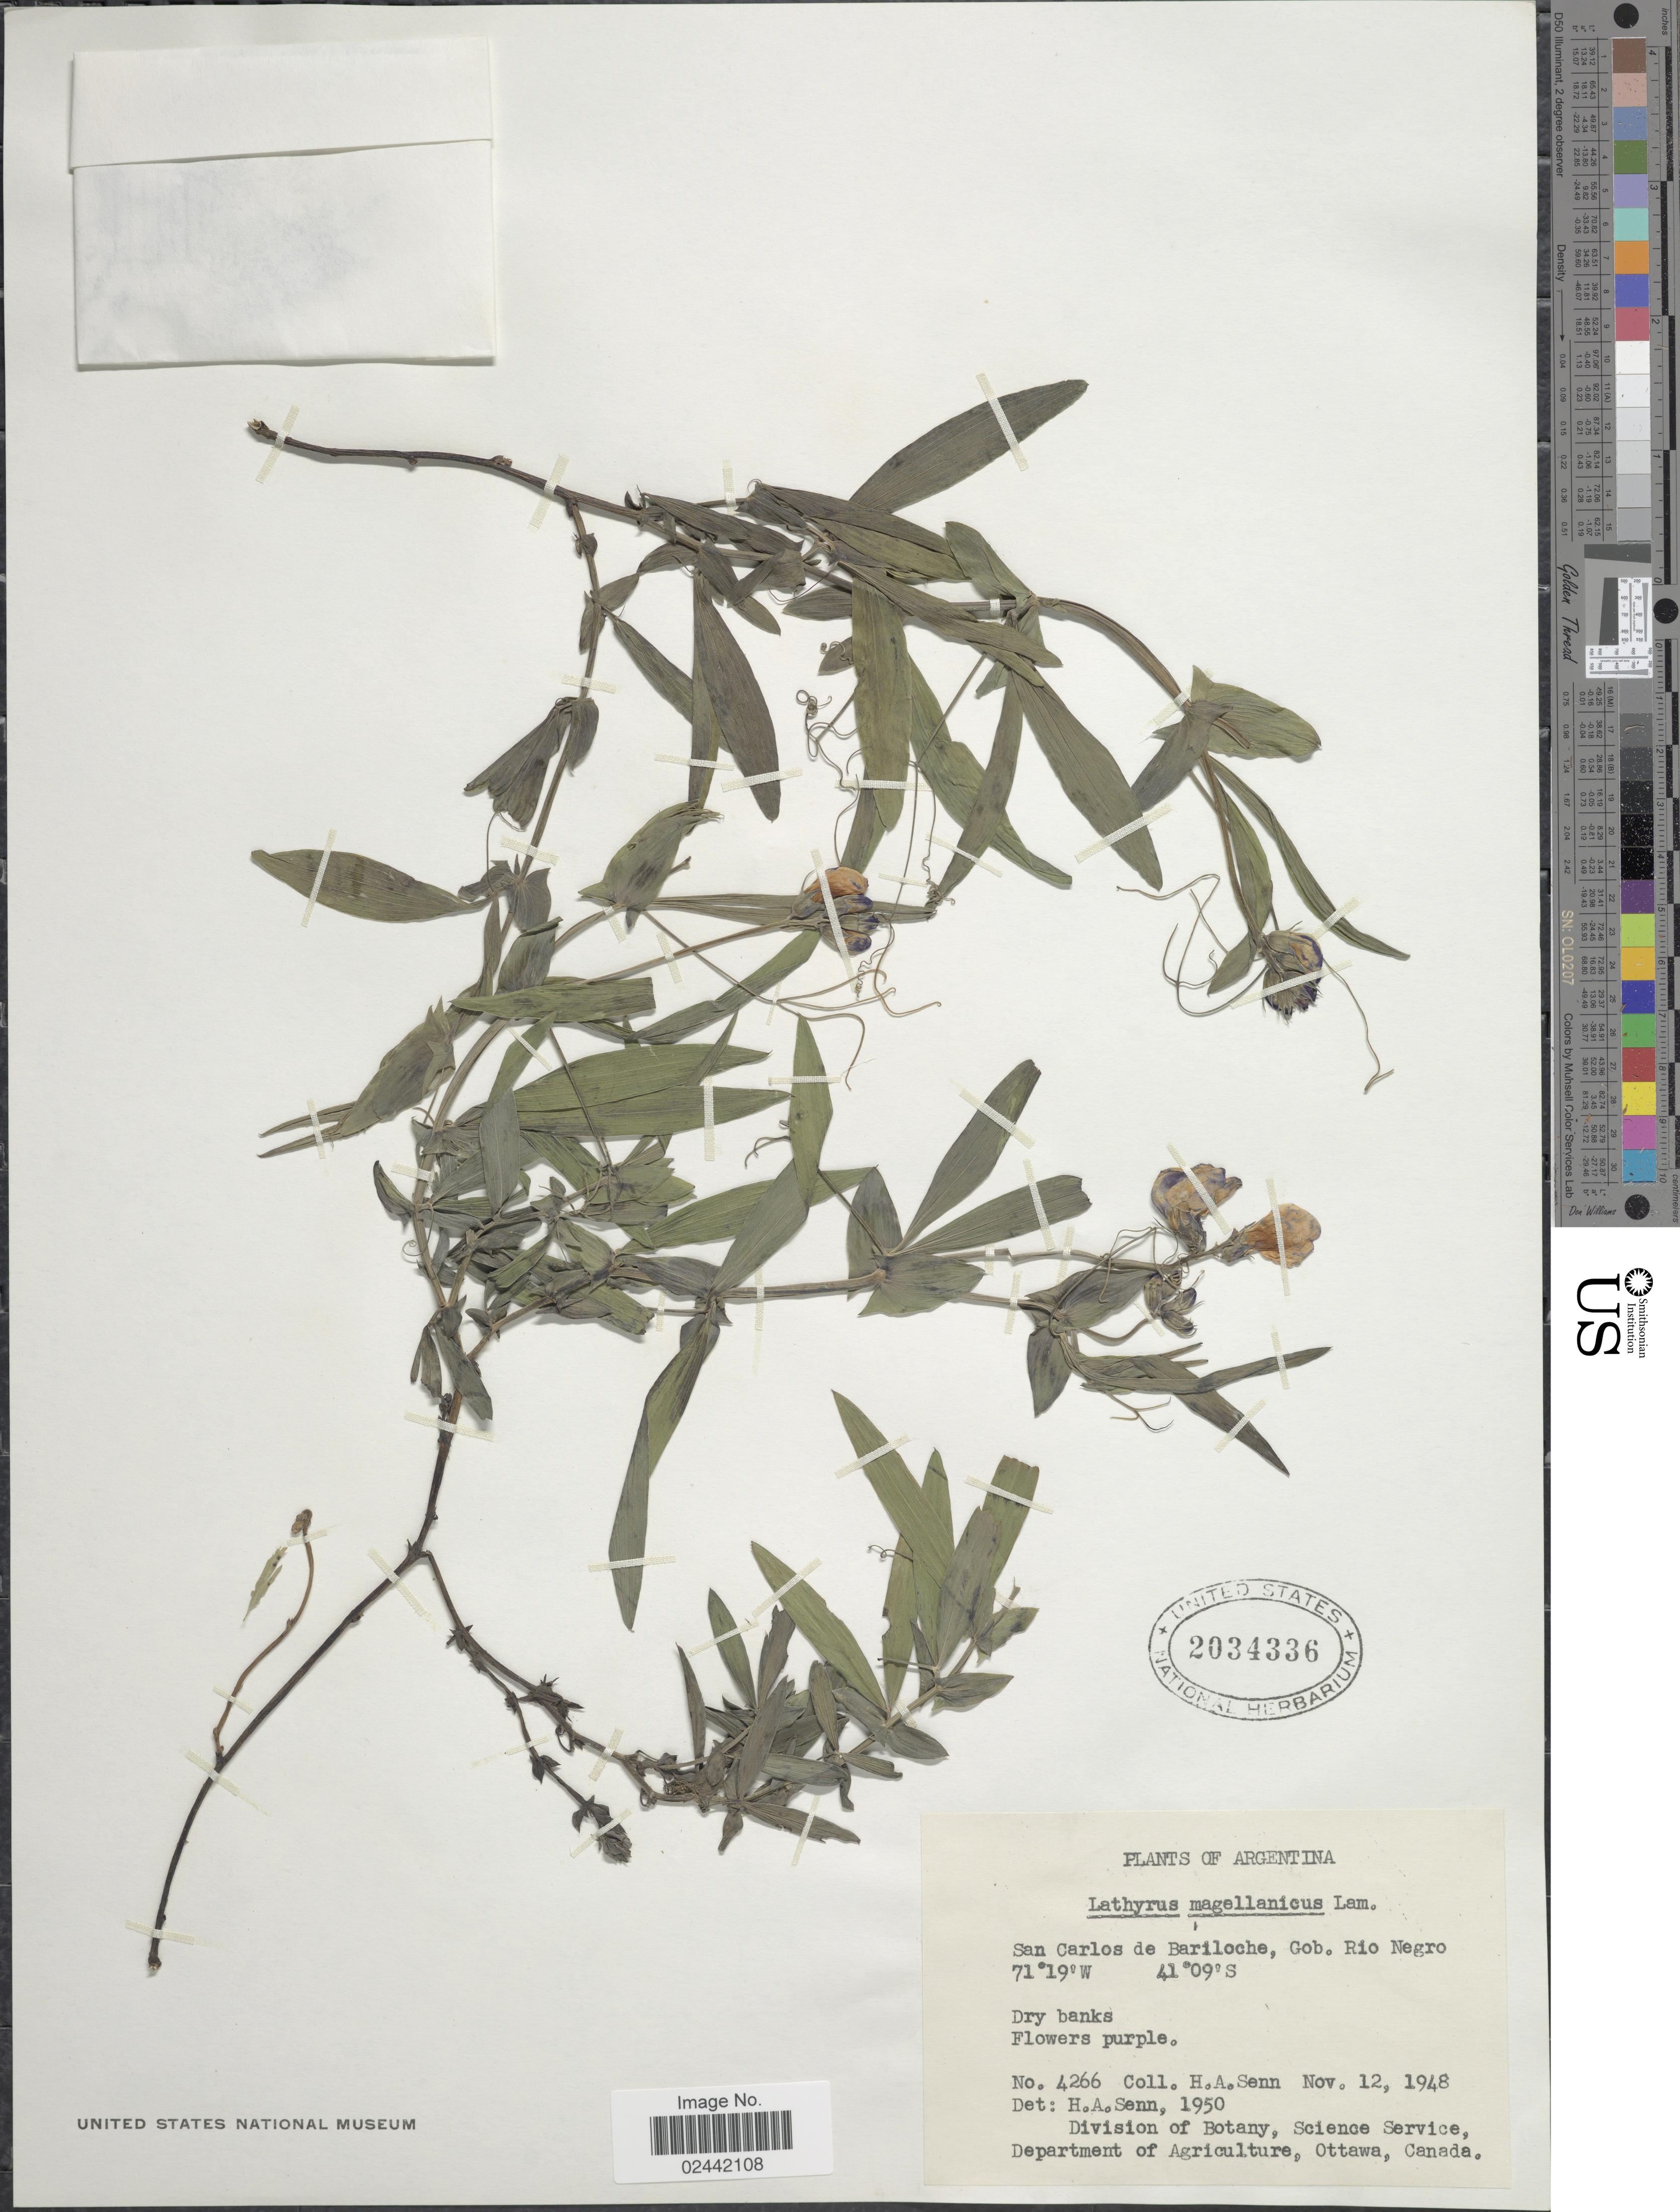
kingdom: Plantae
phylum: Tracheophyta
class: Magnoliopsida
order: Fabales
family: Fabaceae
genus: Lathyrus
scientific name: Lathyrus magellanicus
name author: Lam.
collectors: H. Senn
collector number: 4266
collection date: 1948-11-12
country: Argentina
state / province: Rio Negro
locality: San Carlos de Bariloche, Gob. Rio Negro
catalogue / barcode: US 2034336